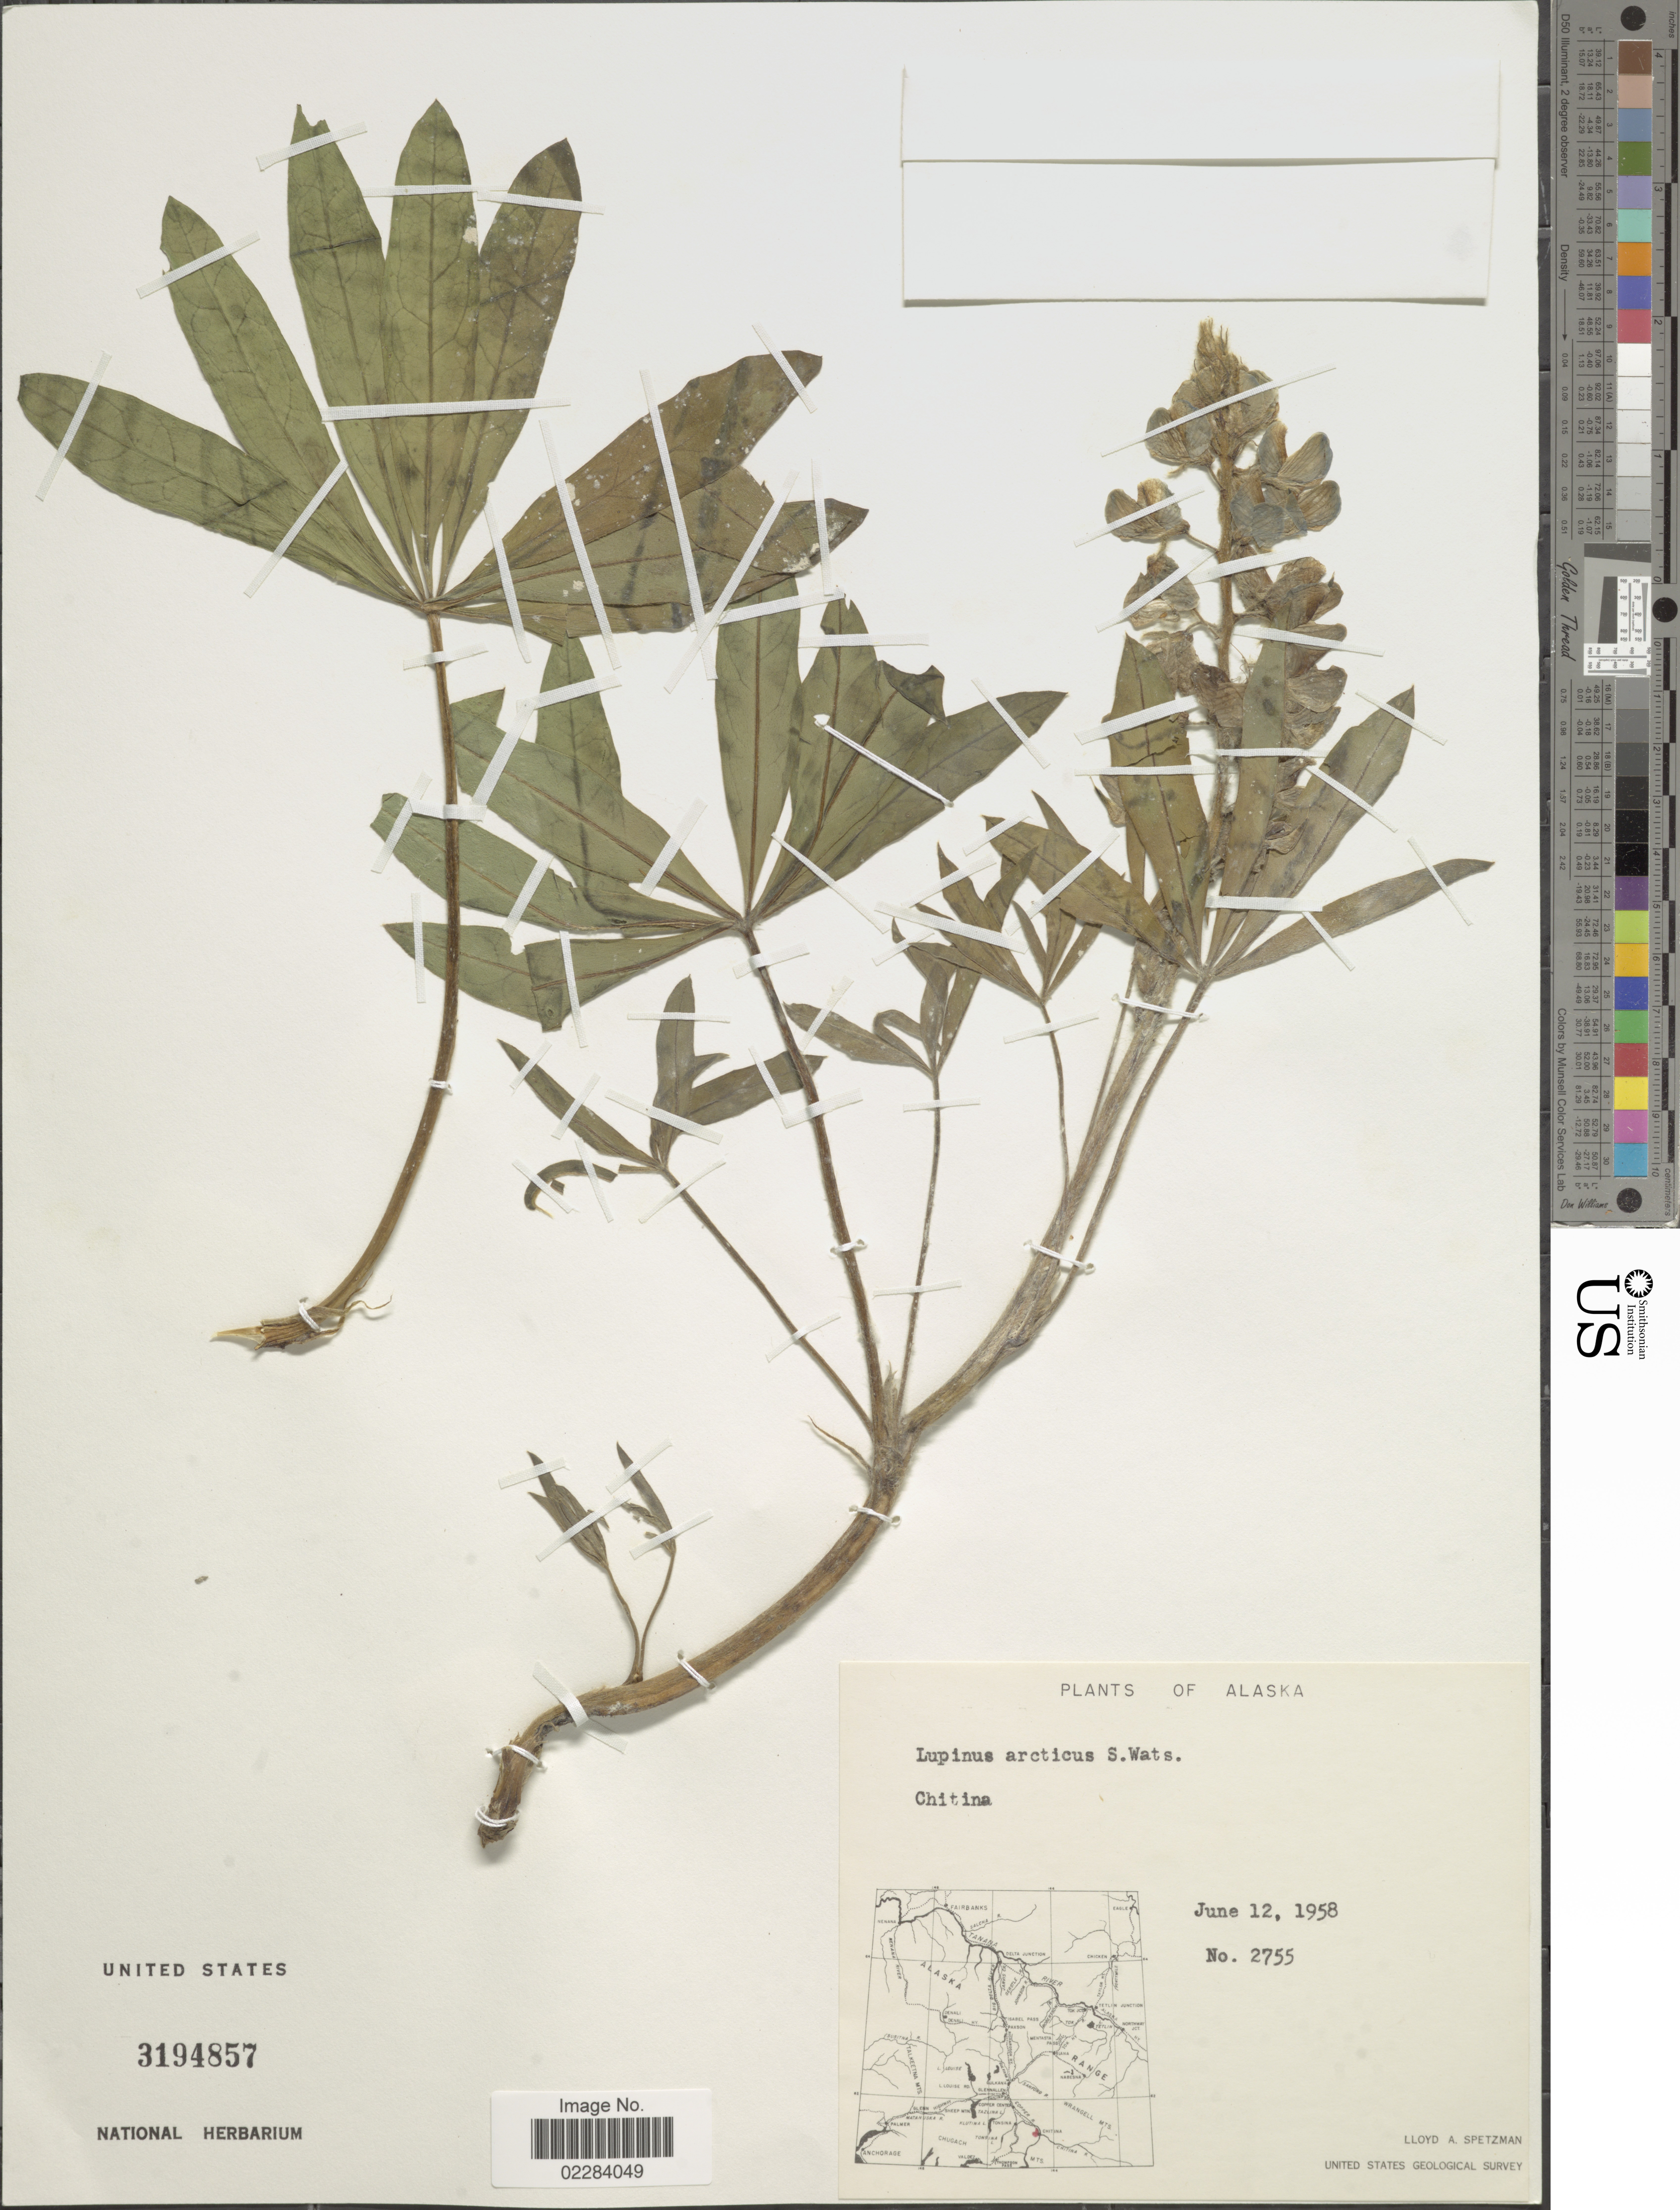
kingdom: Plantae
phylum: Tracheophyta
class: Magnoliopsida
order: Fabales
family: Fabaceae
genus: Lupinus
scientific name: Lupinus arcticus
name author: S. Watson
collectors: L. Spetzman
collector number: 2755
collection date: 1958-06-12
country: United States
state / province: Alaska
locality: Chitina.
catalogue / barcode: US 3194857